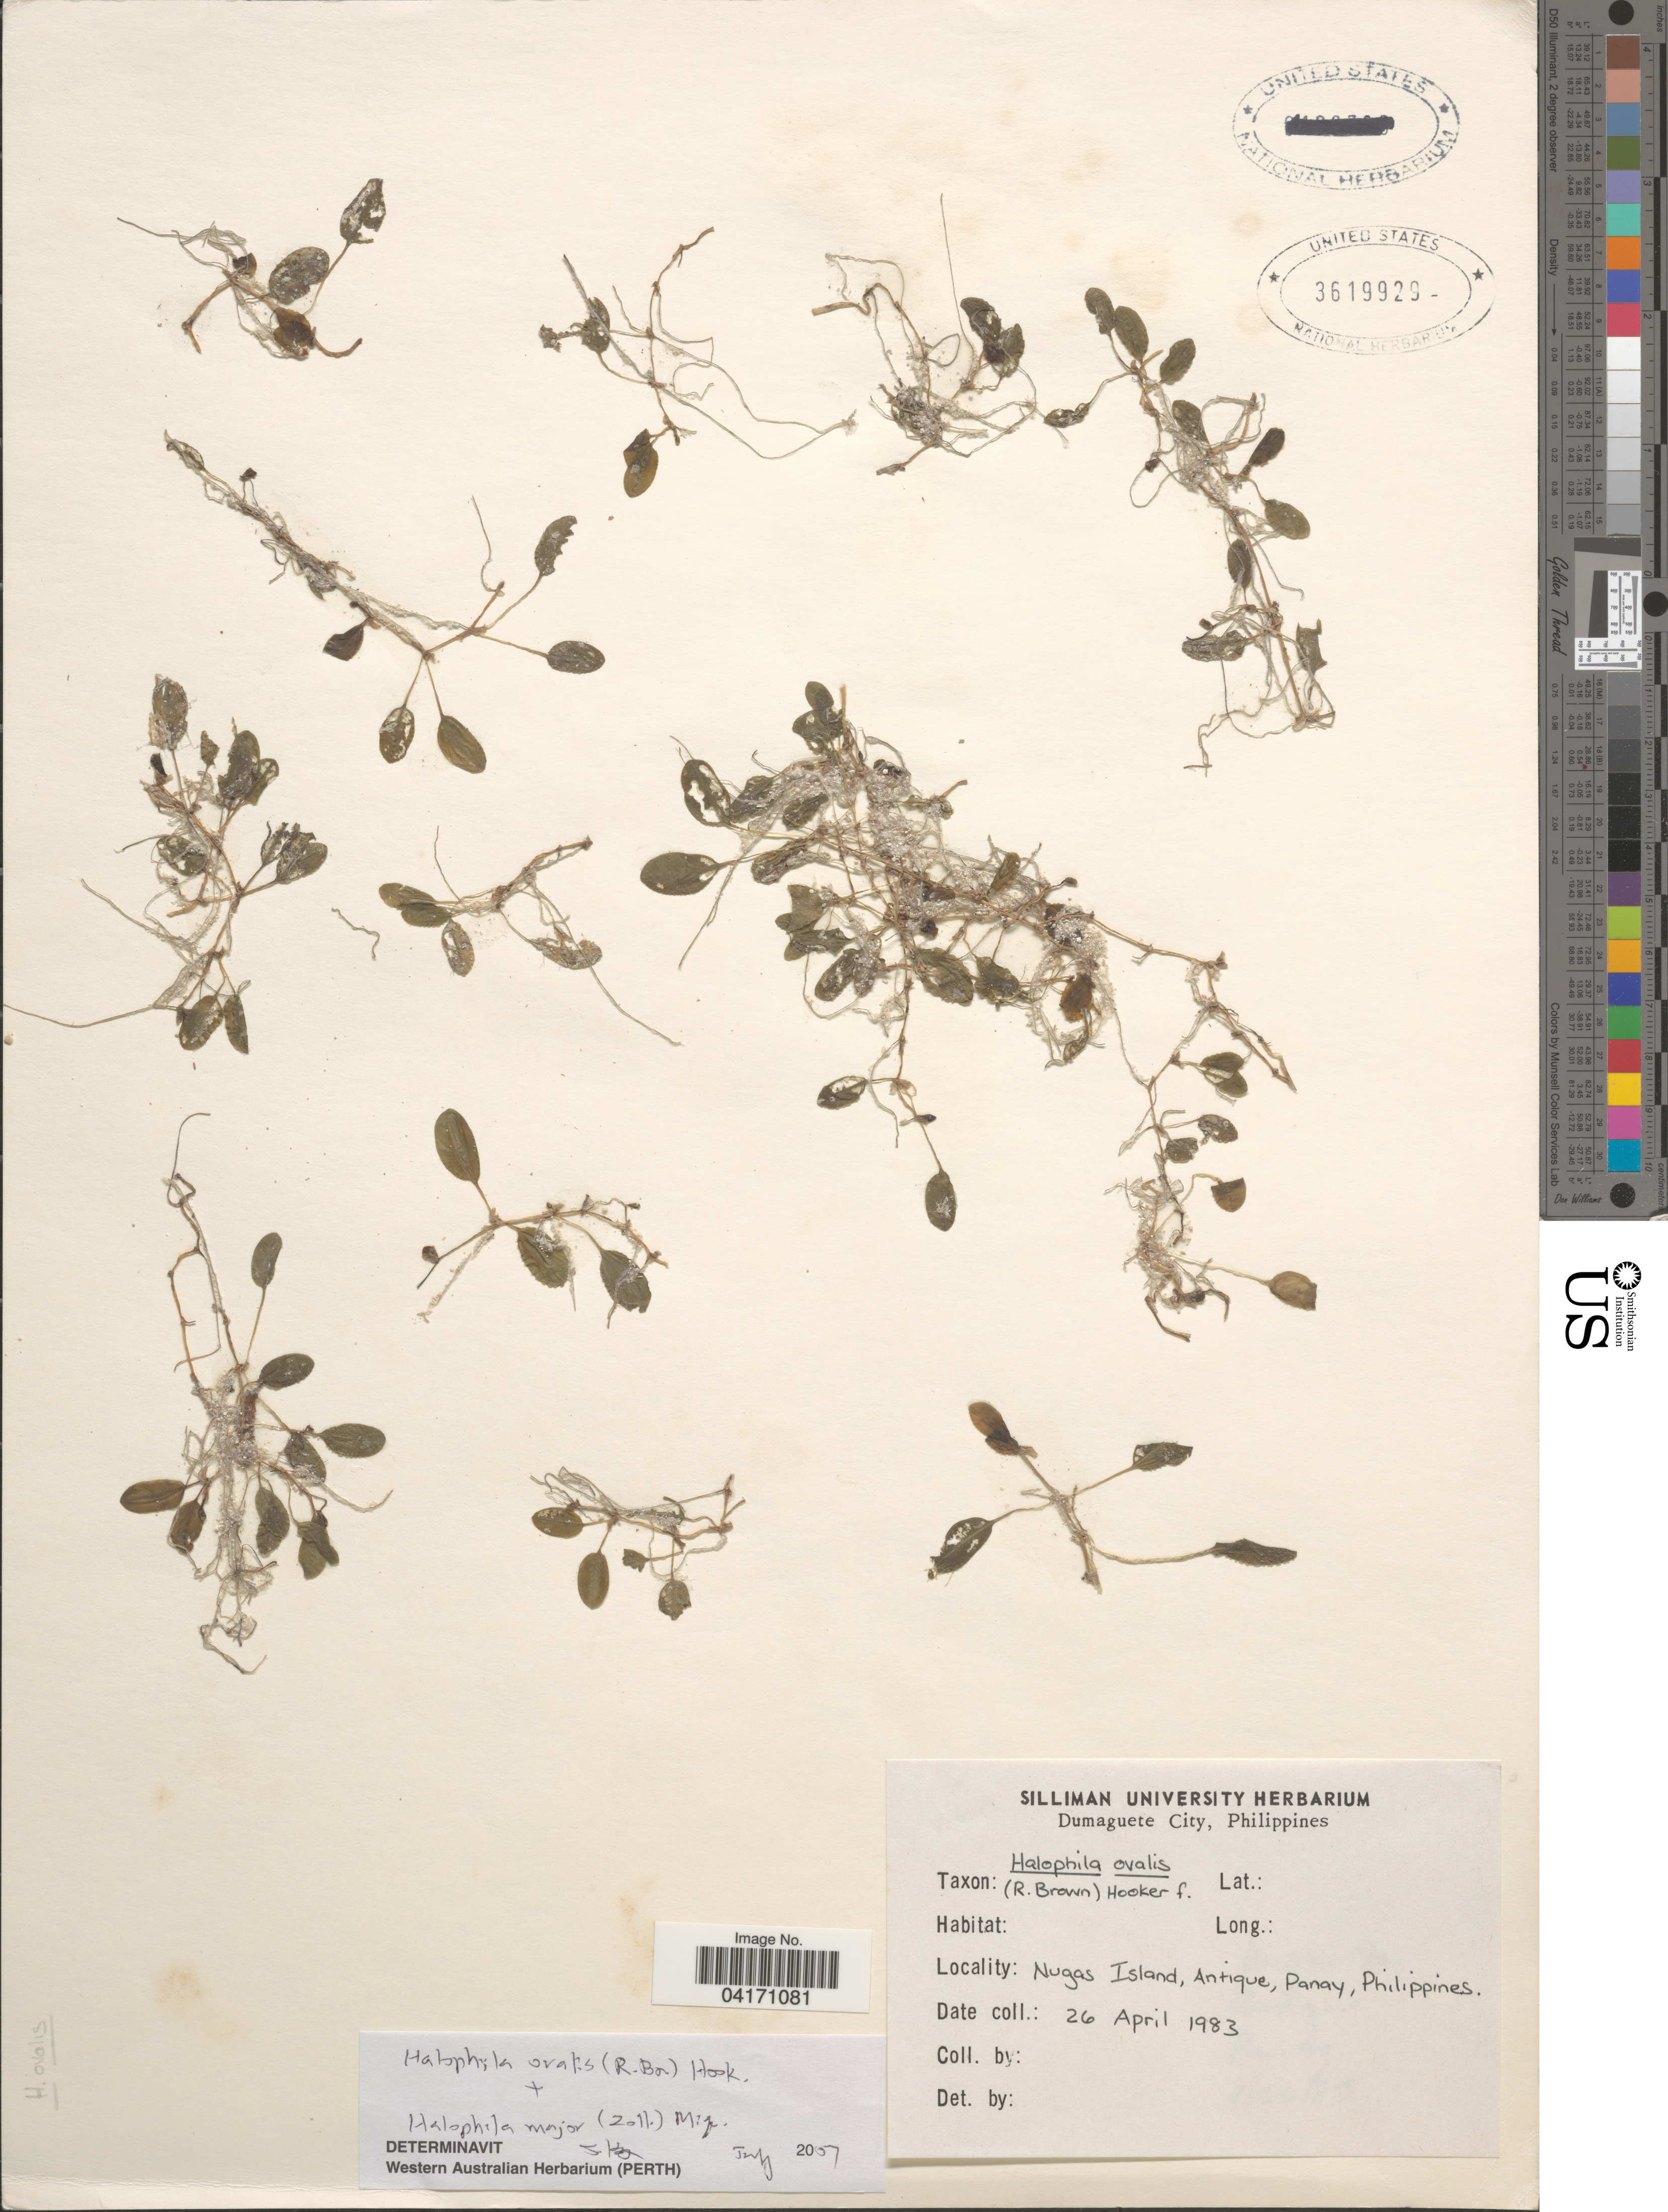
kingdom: Plantae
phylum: Tracheophyta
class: Liliopsida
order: Alismatales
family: Hydrocharitaceae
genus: Halophila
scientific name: Halophila ovalis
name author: (R. Br.) Hook. f.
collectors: Ex herb. Silliman University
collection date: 1983-04-26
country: Philippines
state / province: Western Visayas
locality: Nugas Island, Antique, Panay.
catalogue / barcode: US 3619929